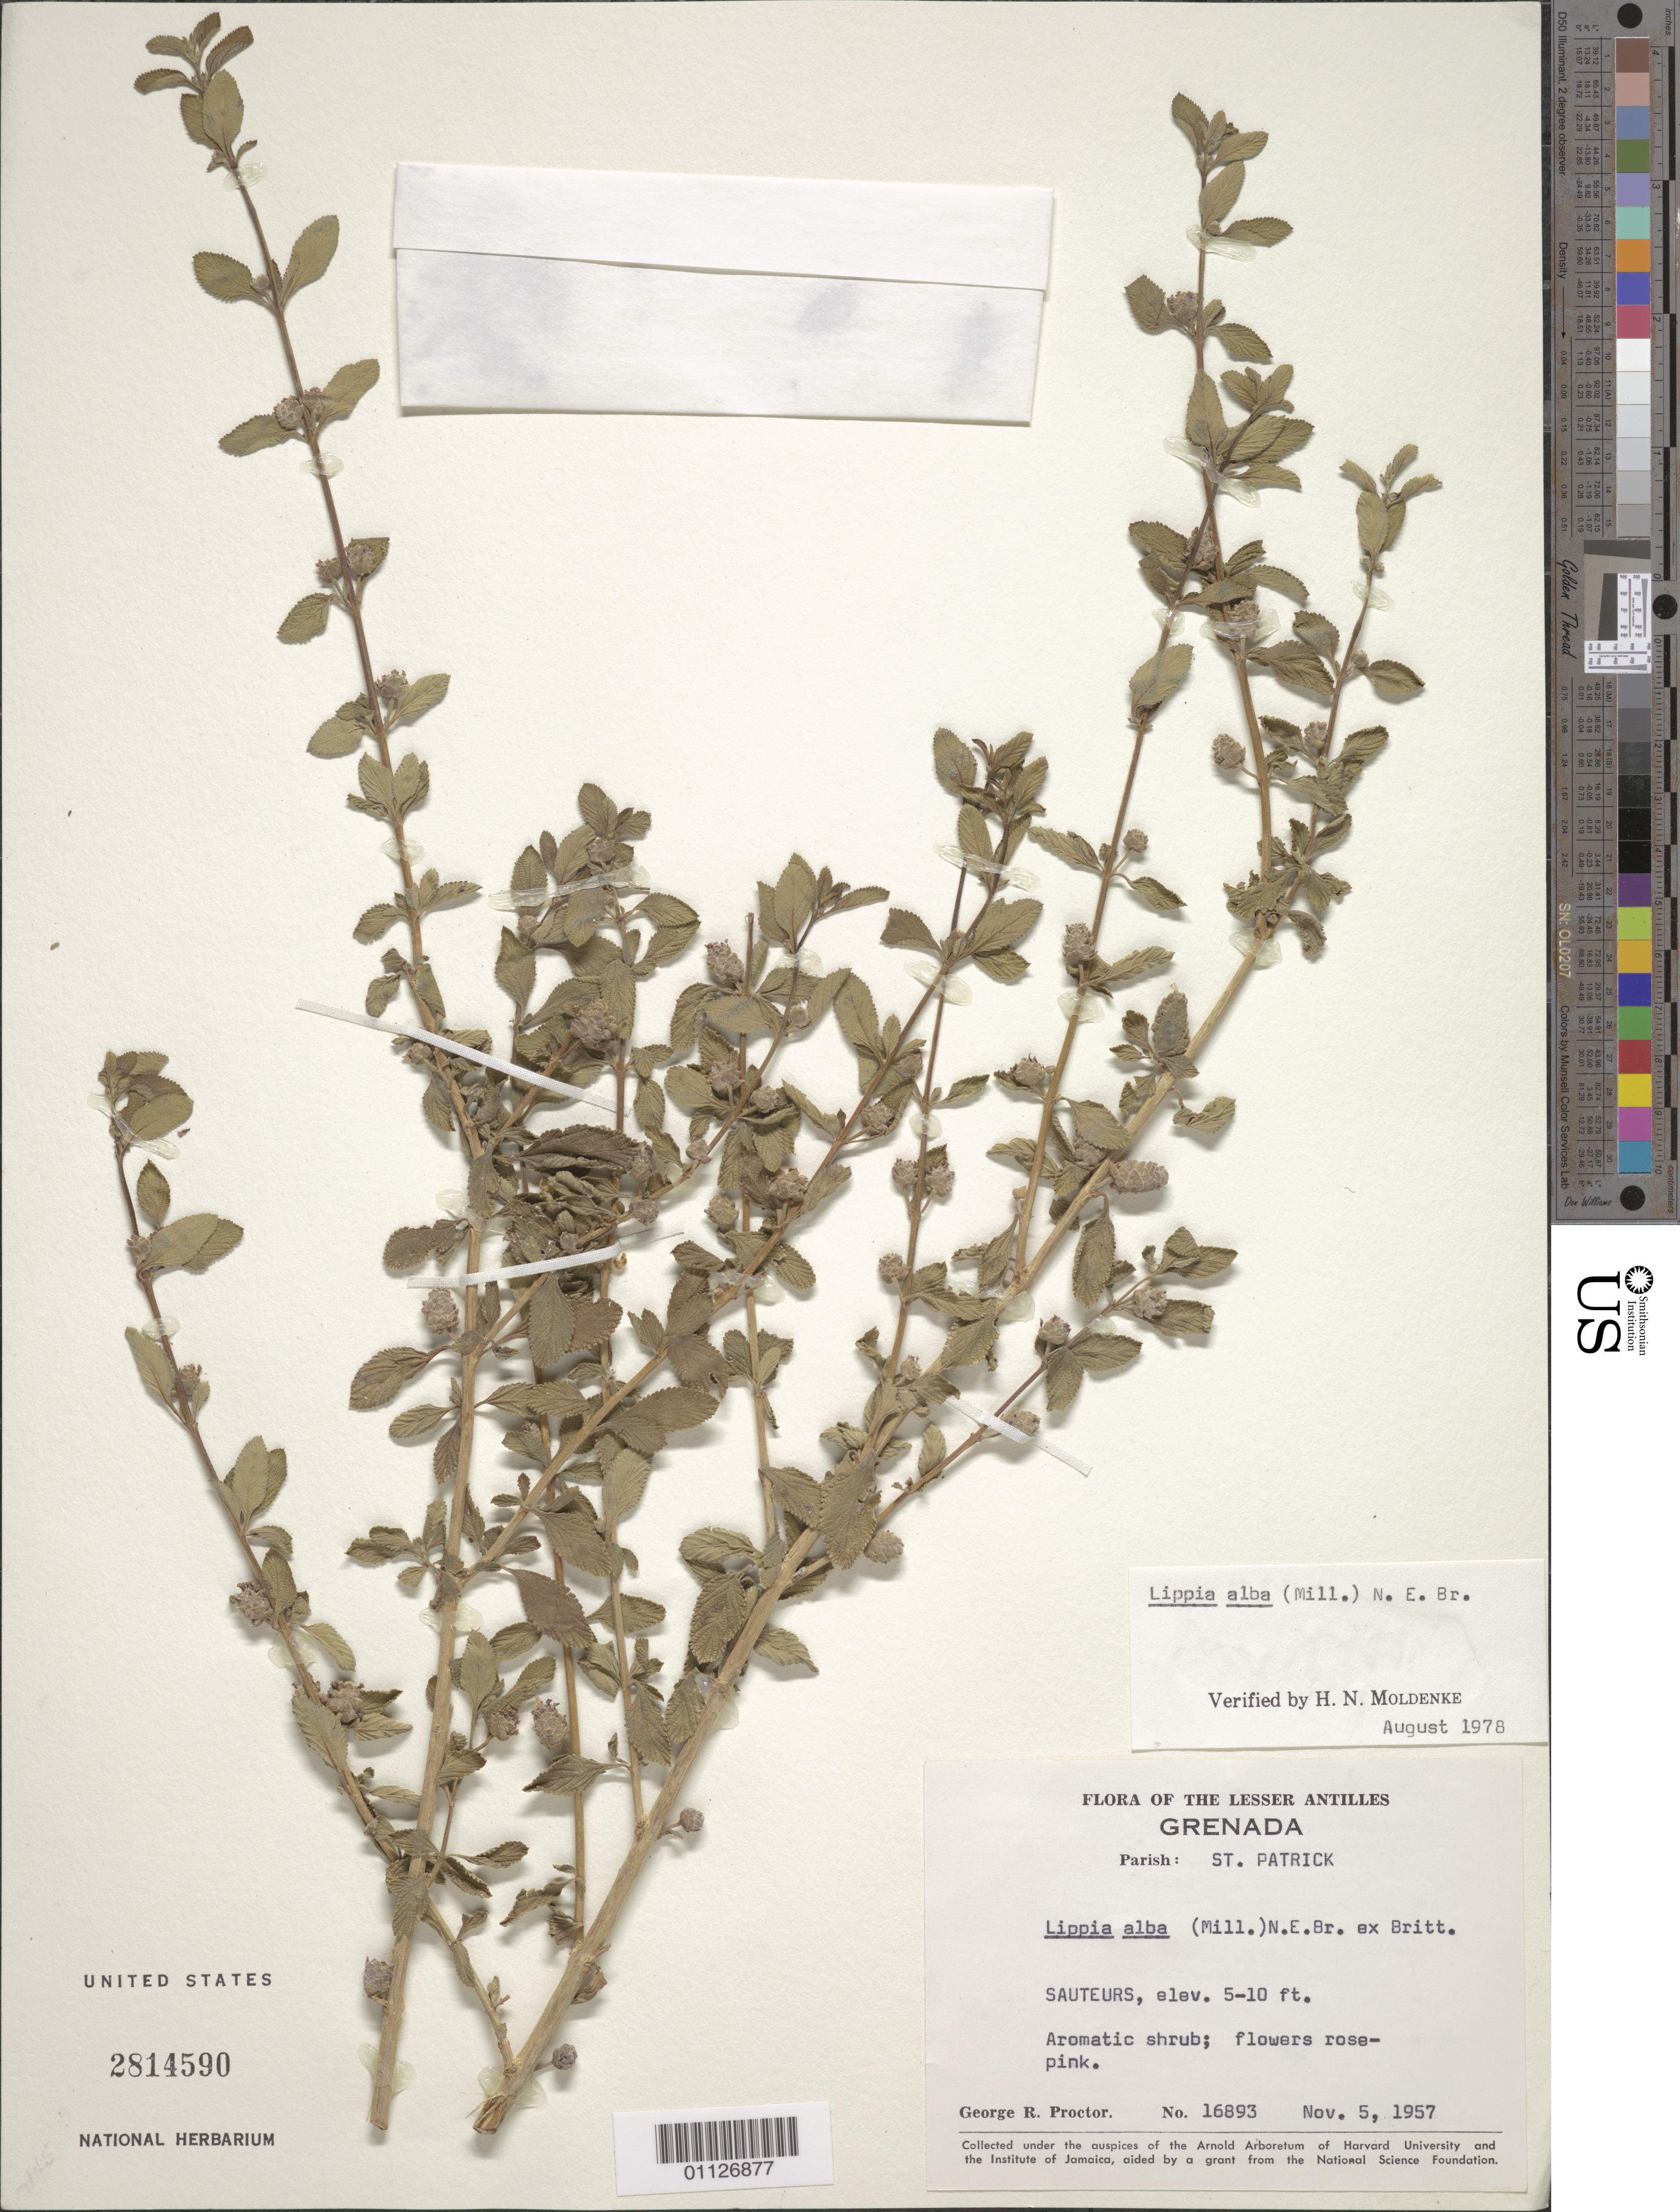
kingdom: Plantae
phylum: Tracheophyta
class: Magnoliopsida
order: Lamiales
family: Verbenaceae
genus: Lippia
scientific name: Lippia alba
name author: (Mill.) N.E. Br. ex Britton & P. Wilson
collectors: G. R. Proctor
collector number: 16893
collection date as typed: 05 Nov 1957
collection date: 1957-11-05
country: Grenada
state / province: Saint Patrick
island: Grenada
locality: Sauteurs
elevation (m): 2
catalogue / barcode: US 2814590